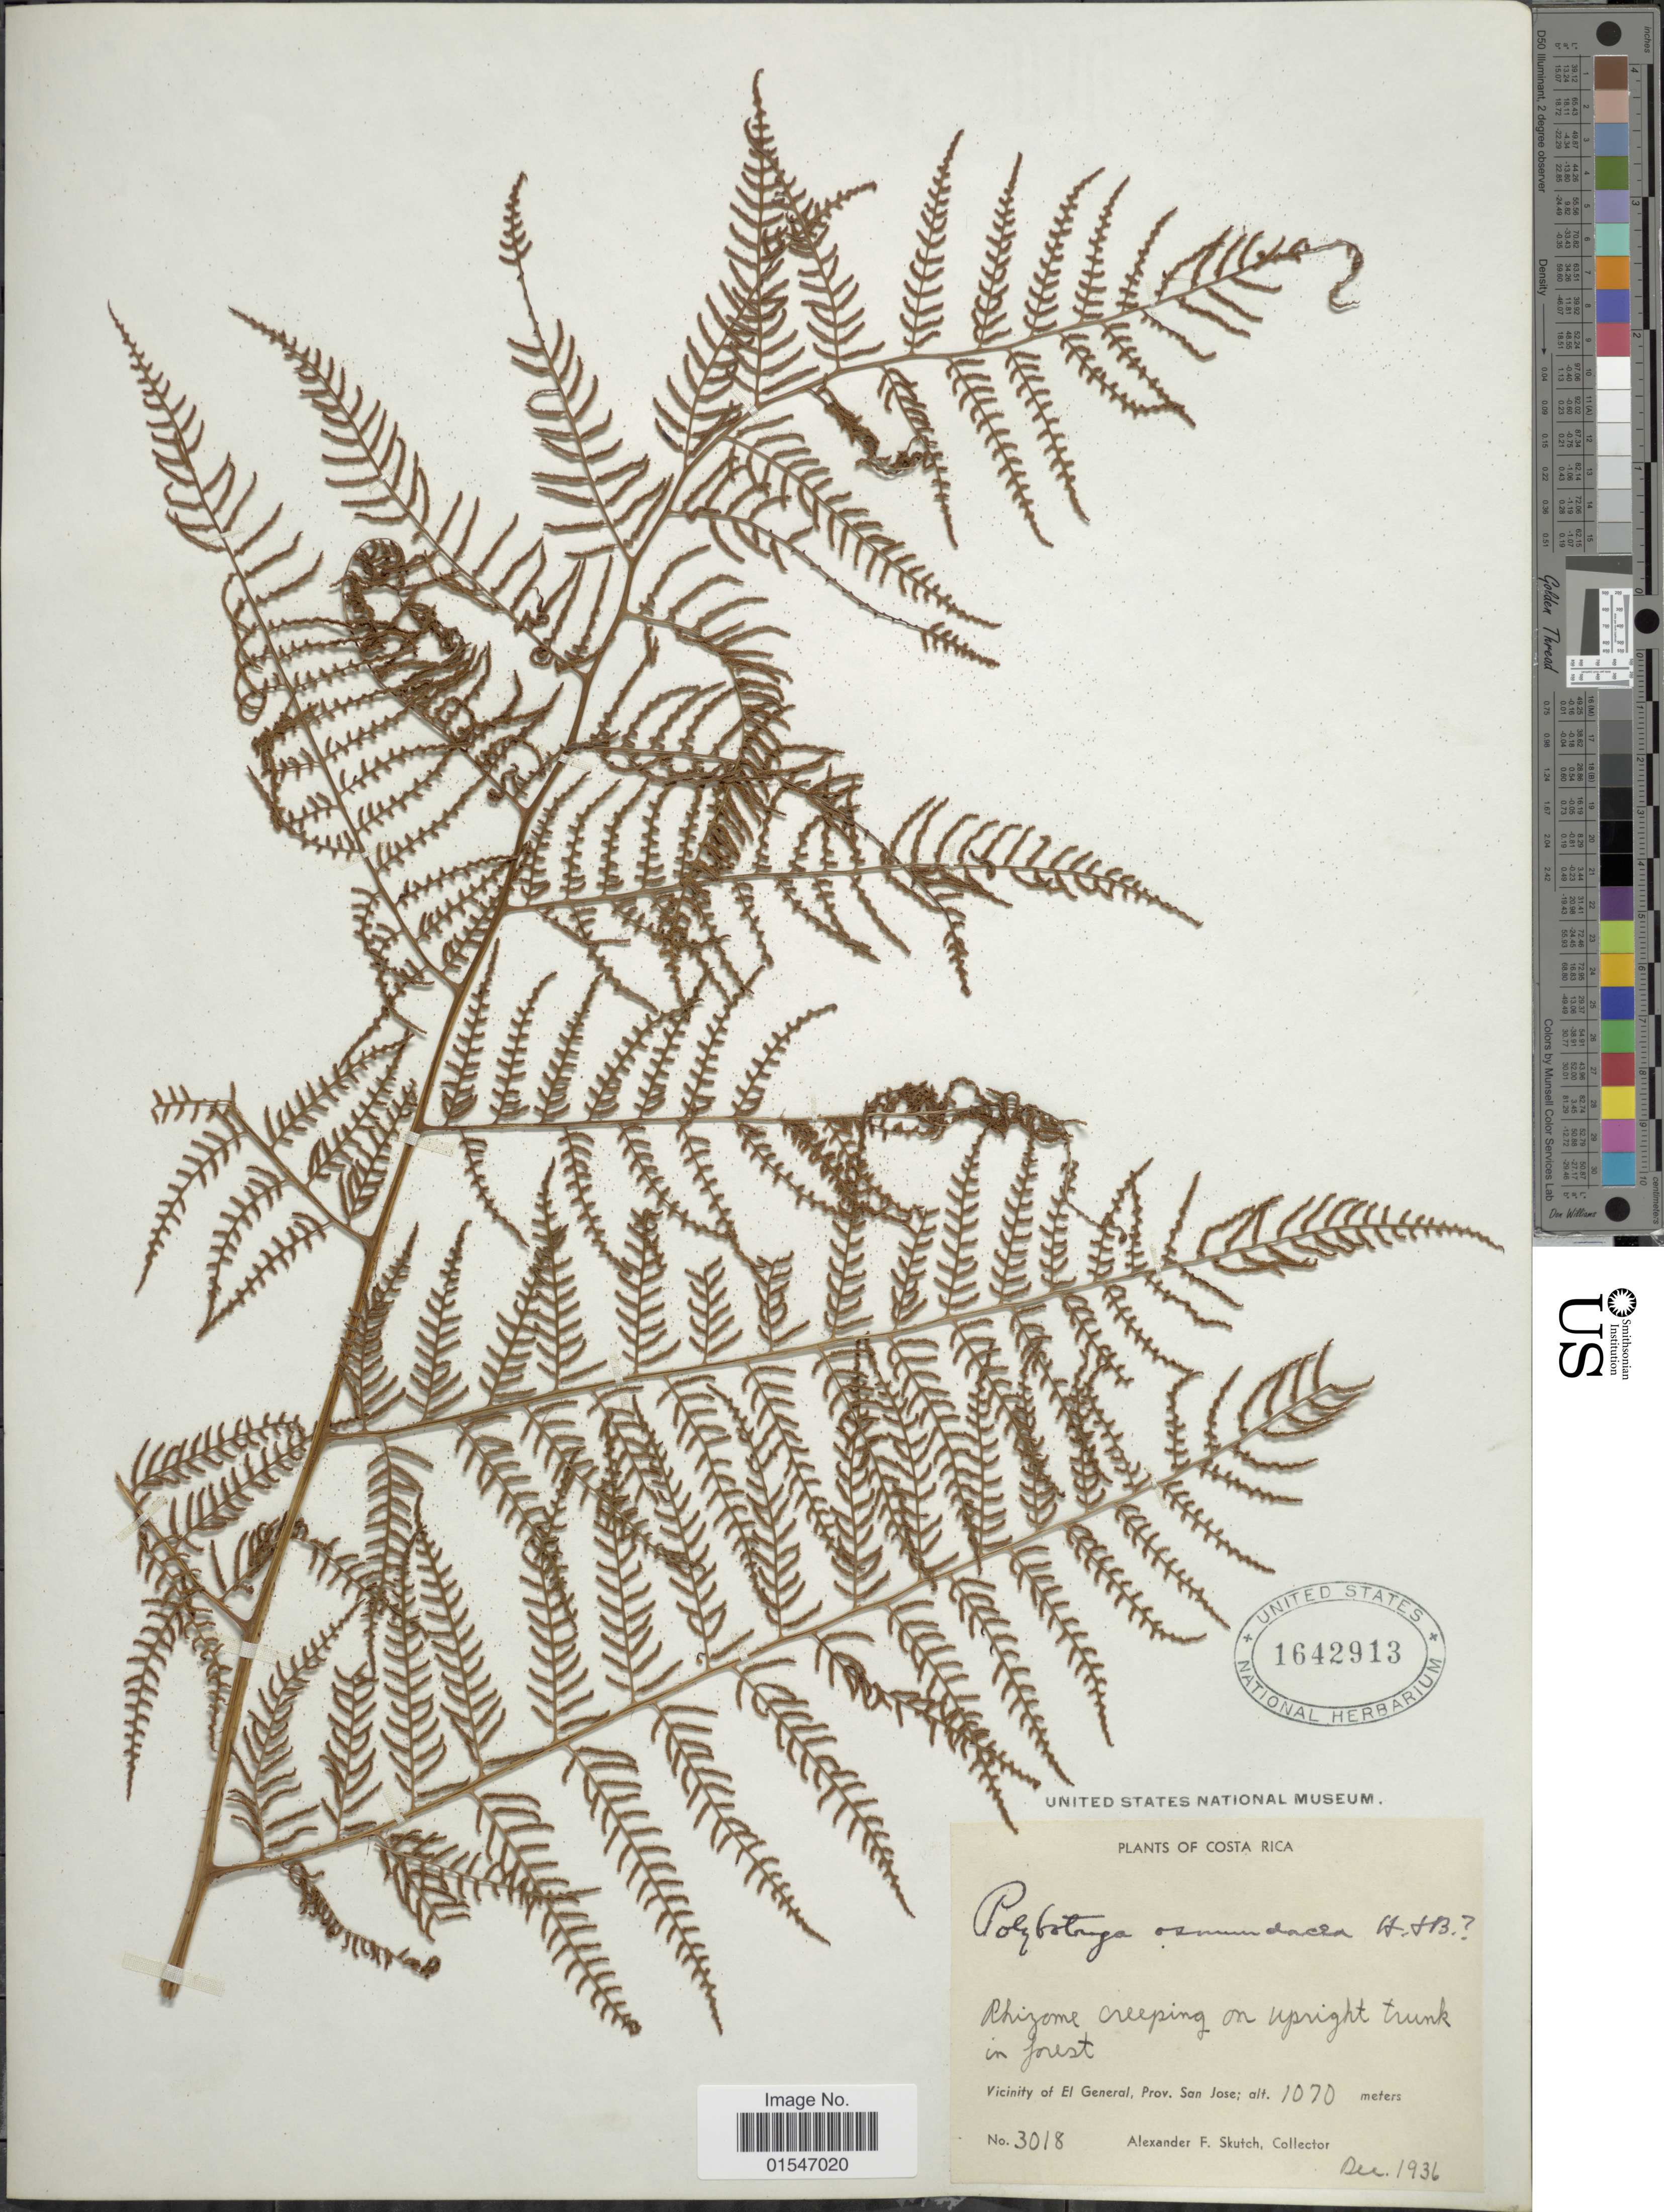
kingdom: Plantae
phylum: Tracheophyta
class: Polypodiopsida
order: Polypodiales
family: Dryopteridaceae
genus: Polybotrya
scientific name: Polybotrya osmundacea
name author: Humb. & Bonpl. ex Willd.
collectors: A. F. Skutch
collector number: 3018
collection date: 1936-12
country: Costa Rica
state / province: San José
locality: Costa Rica. Vicinity of El General, Prov. San Jose.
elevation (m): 1070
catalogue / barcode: US 1642913